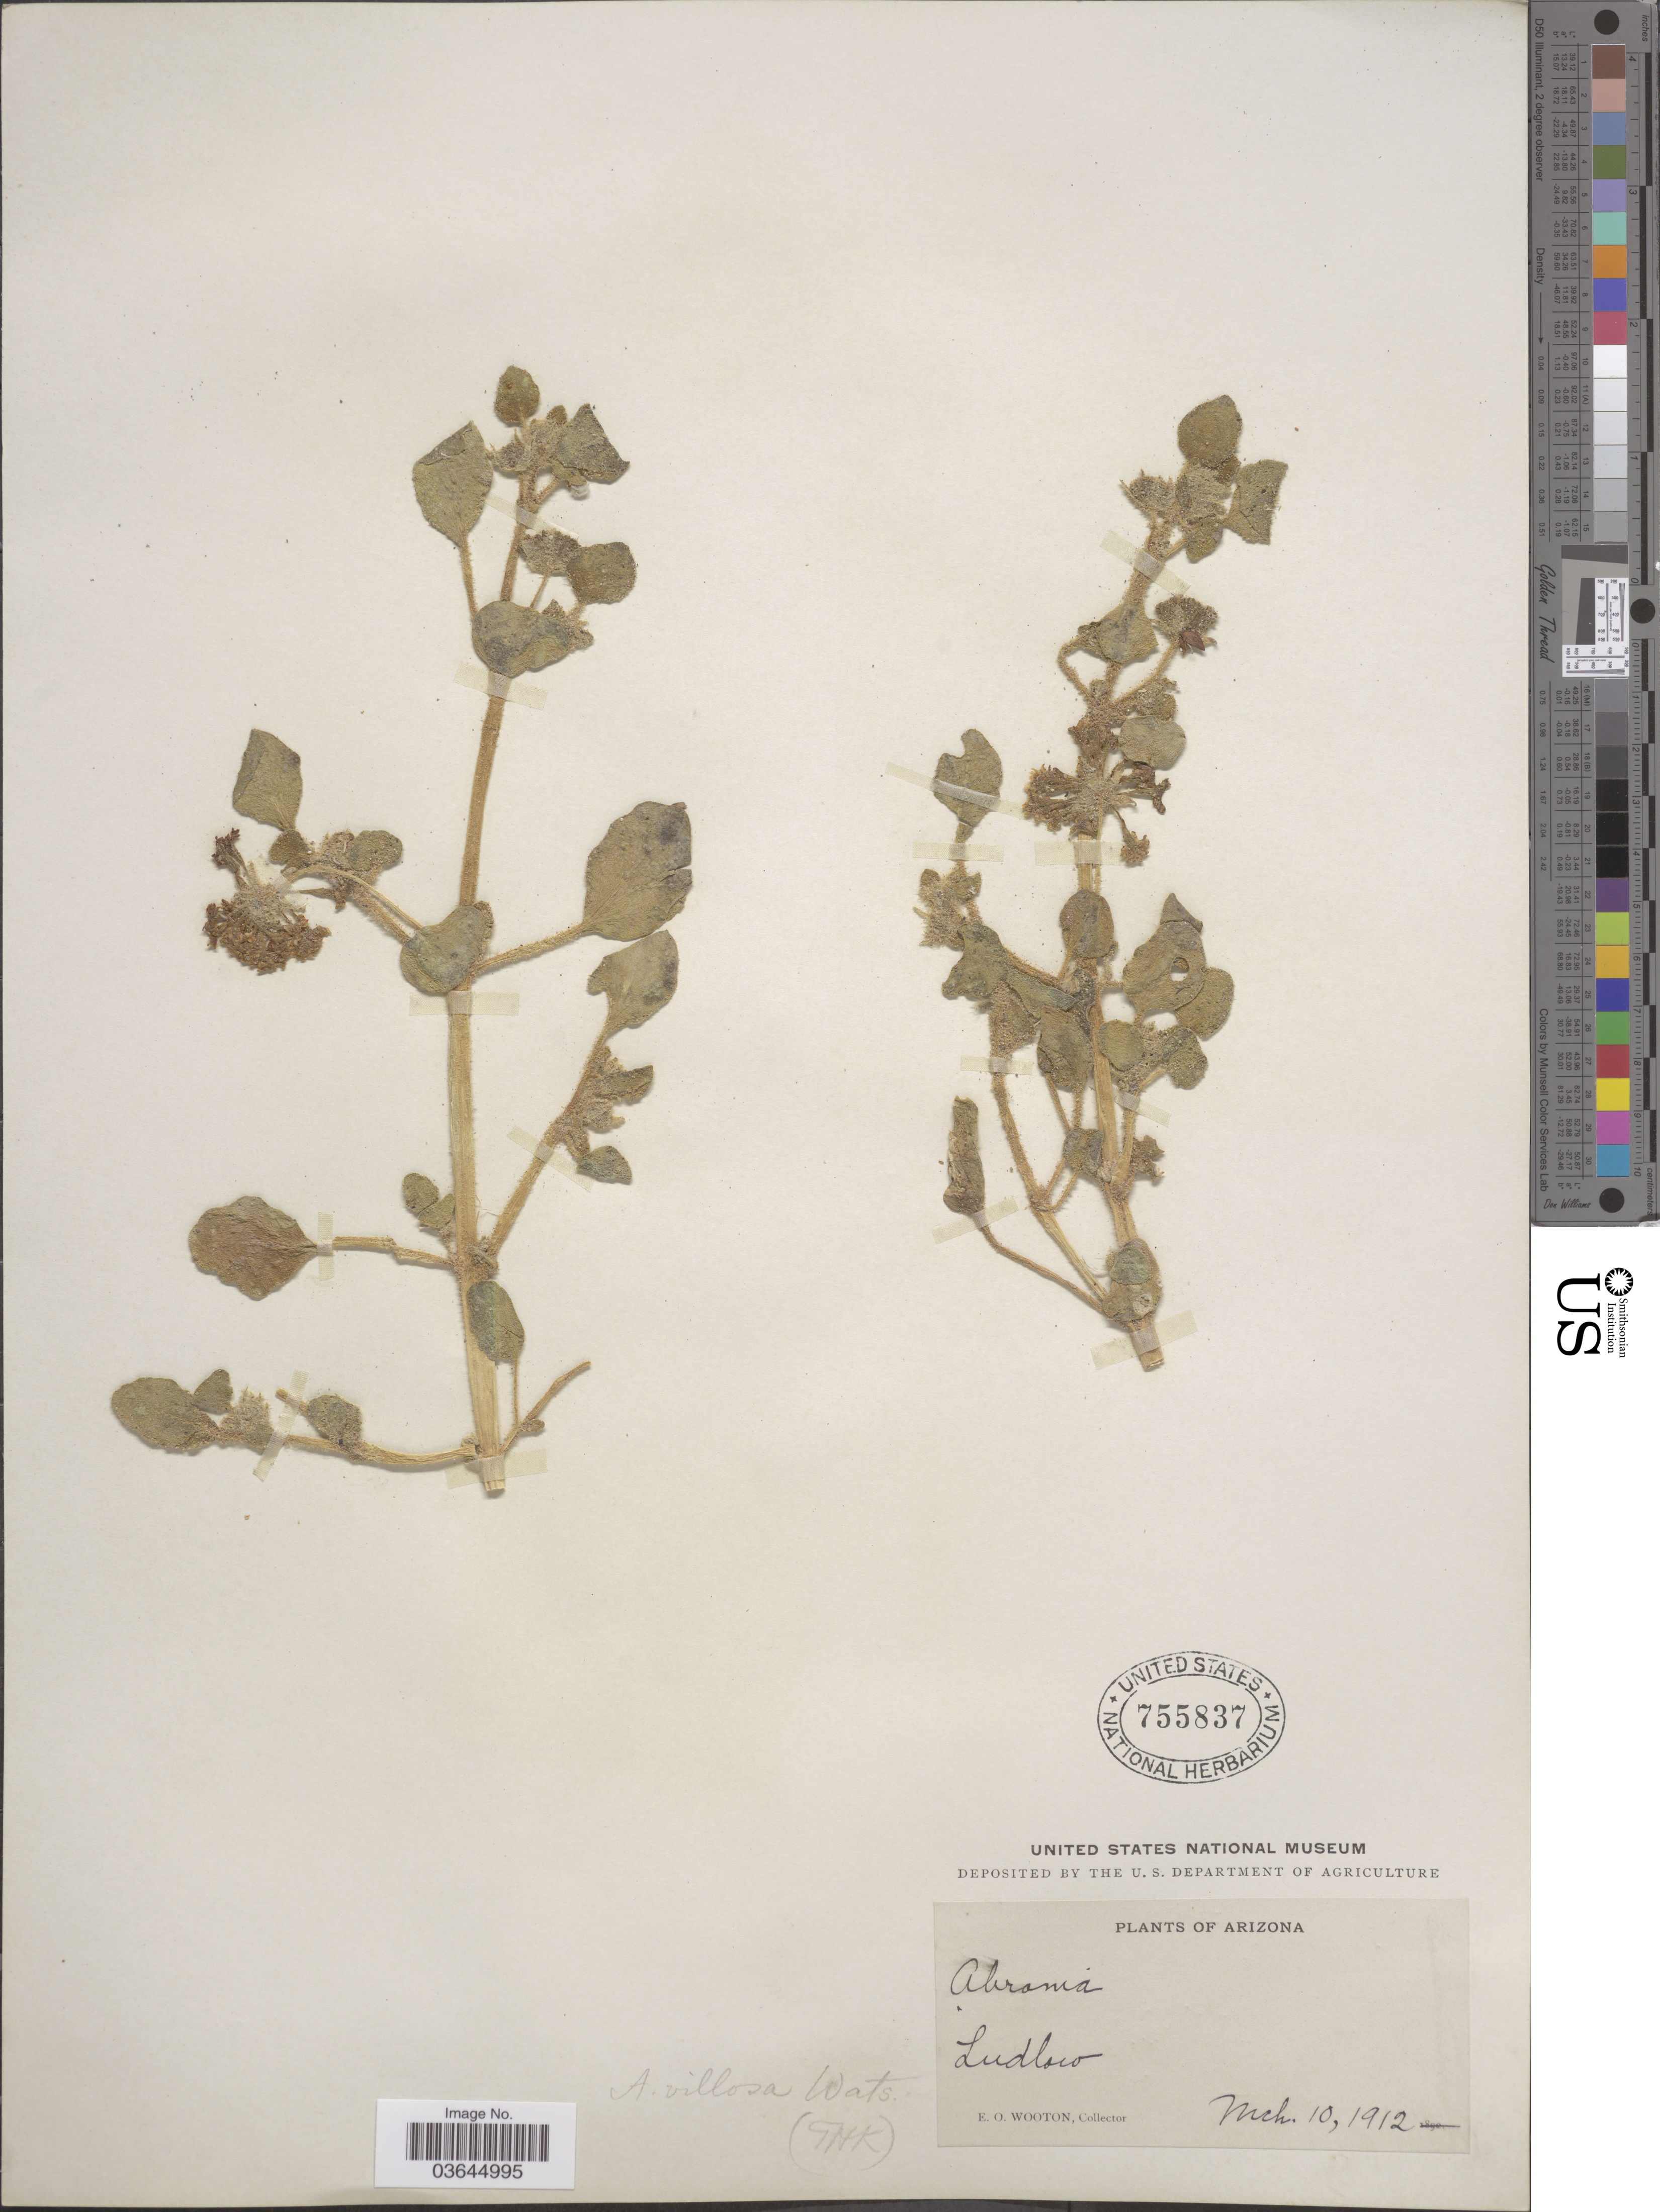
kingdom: Plantae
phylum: Tracheophyta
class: Magnoliopsida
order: Caryophyllales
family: Nyctaginaceae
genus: Abronia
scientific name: Abronia villosa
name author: S. Watson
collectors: E. O. Wooton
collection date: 1912-03-10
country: United States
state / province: Arizona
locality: Ludlow.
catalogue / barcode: US 755837